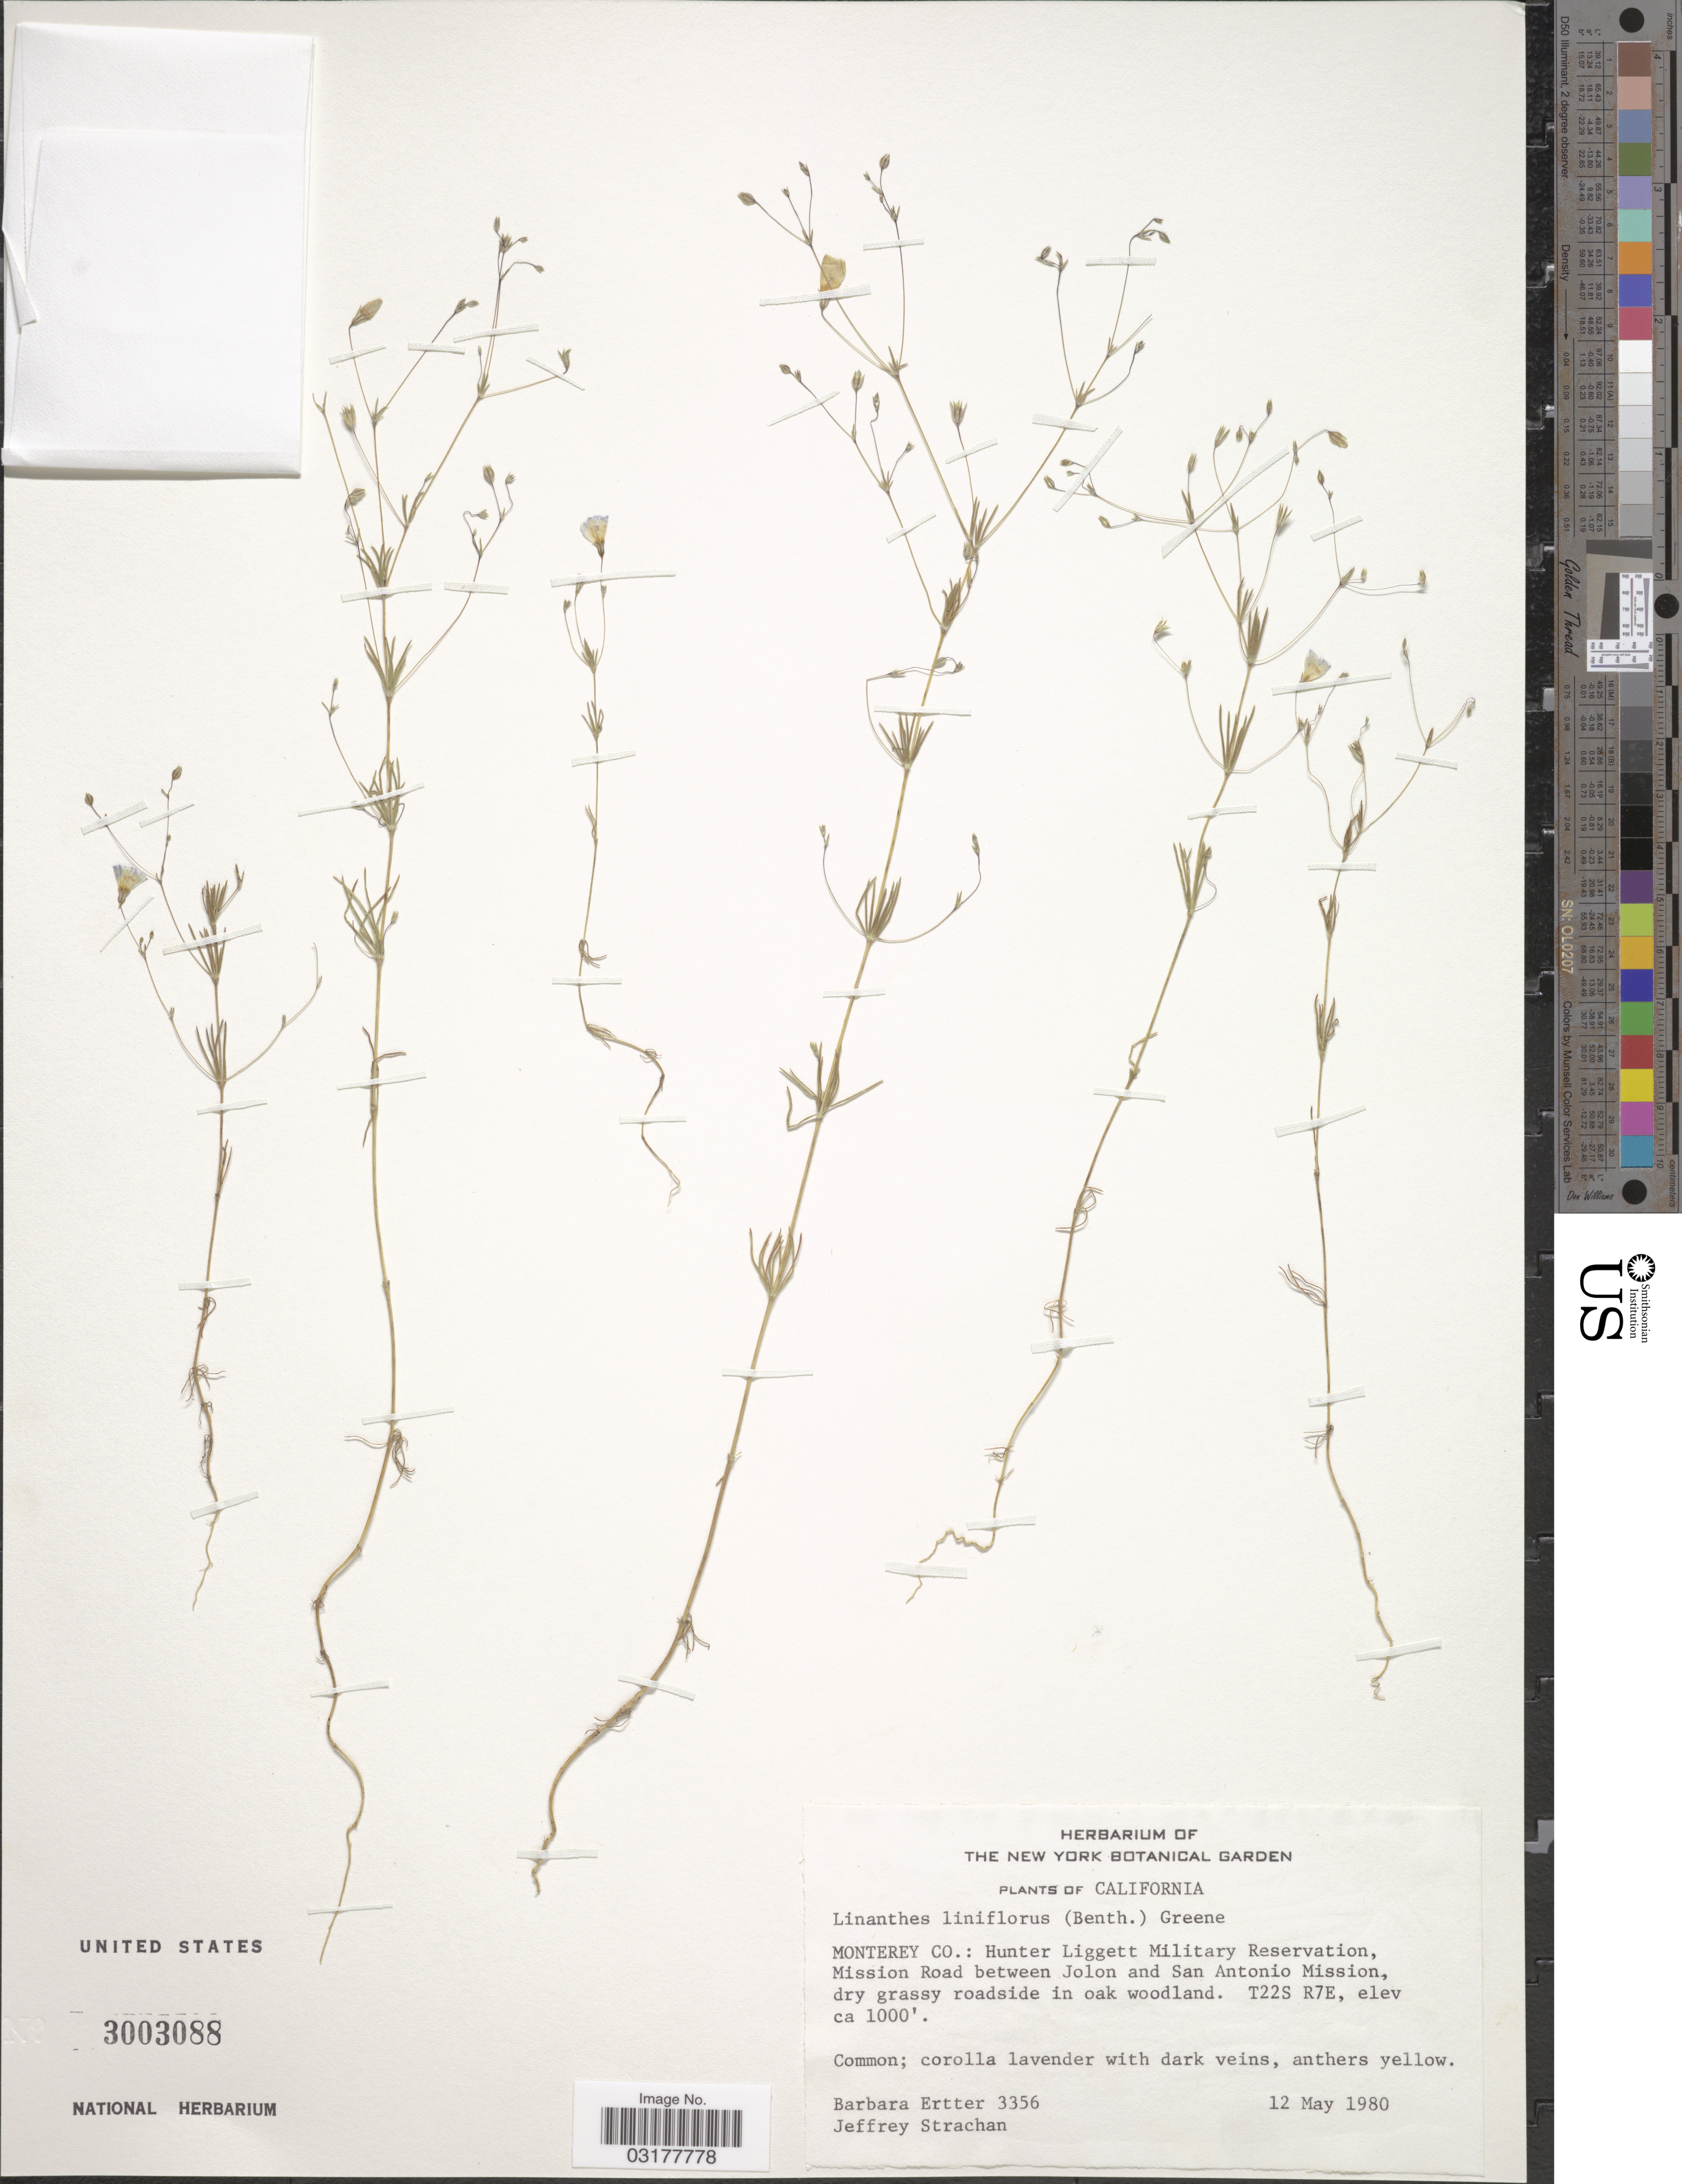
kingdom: Plantae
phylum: Tracheophyta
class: Magnoliopsida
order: Ericales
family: Polemoniaceae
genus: Leptosiphon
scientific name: Leptosiphon liniflorus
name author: (Benth.) J.M. Porter & L.A. Johnson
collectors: B. Ertter & J. Strachan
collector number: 3356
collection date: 1980-05-12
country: United States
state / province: California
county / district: Monterey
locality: Monterey Co.: Hunter Liggett Military Reservation, Mission Road between Jolon and San Antonio Mission. T22S R7E.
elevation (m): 305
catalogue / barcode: US 3003088